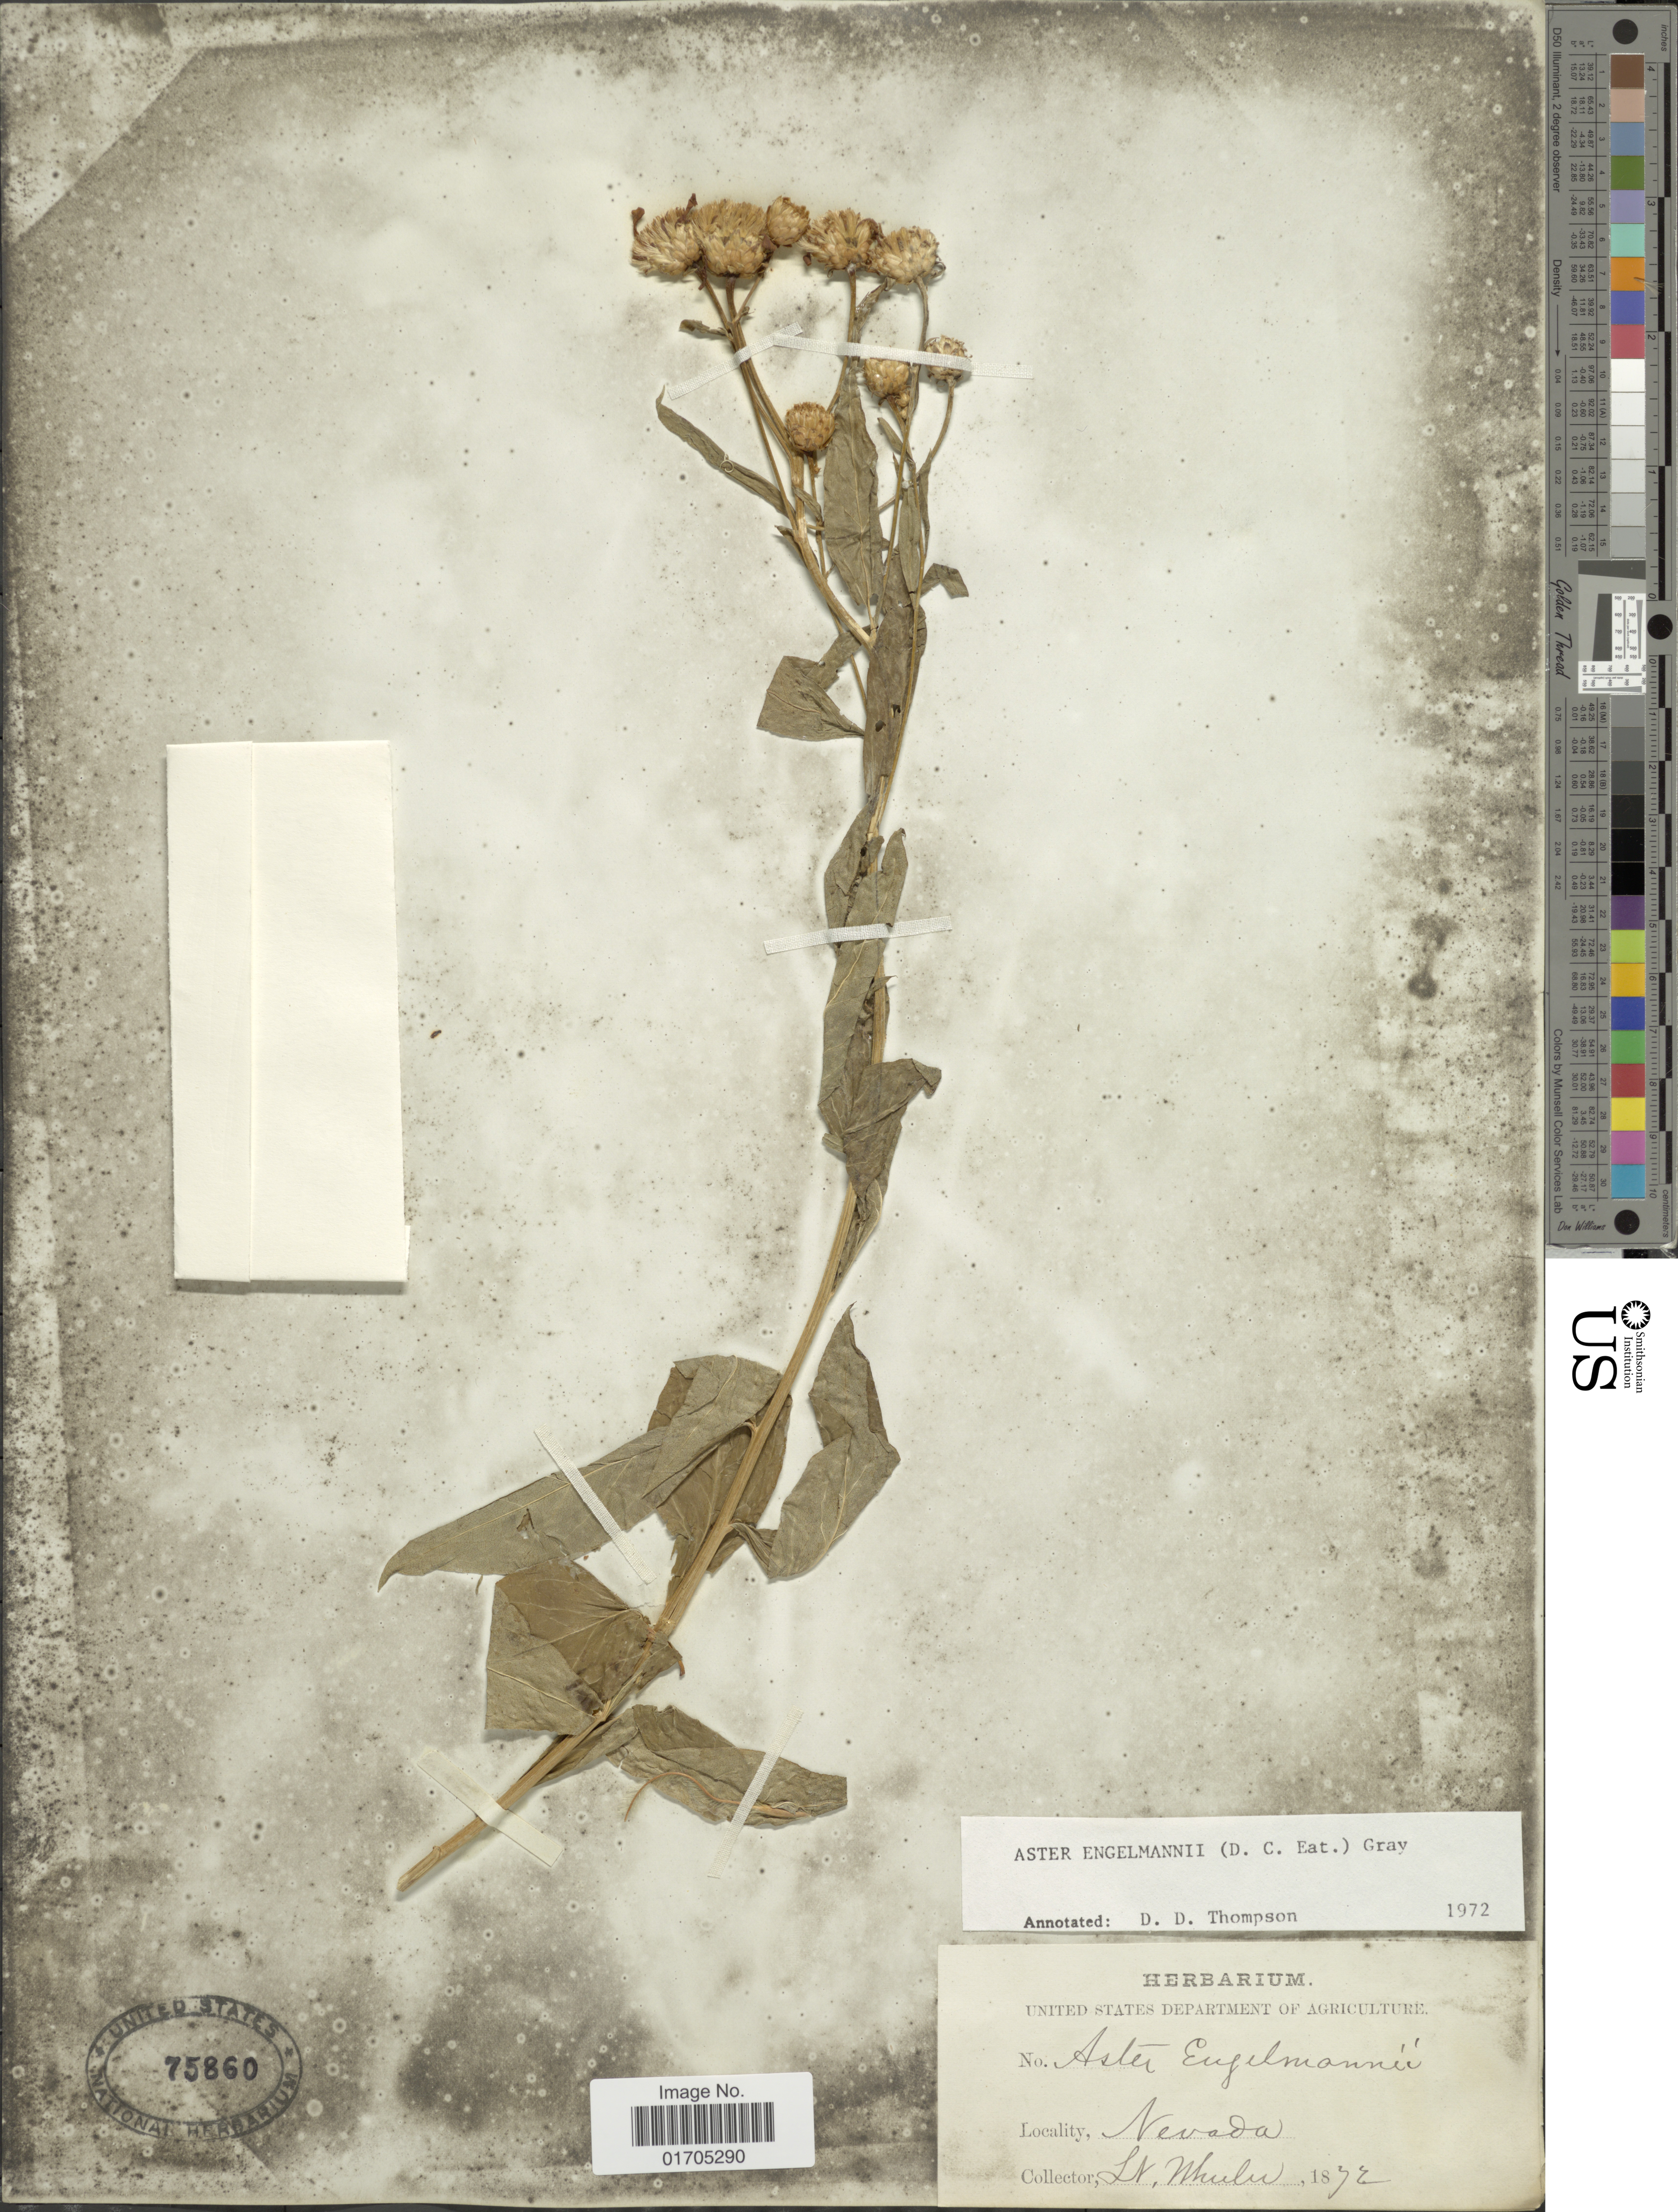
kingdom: Plantae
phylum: Tracheophyta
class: Magnoliopsida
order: Asterales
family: Asteraceae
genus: Eucephalus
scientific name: Eucephalus engelmannii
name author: (D.C. Eaton) Greene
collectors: Wheeler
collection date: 1872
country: United States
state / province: Nevada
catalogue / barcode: US 75860